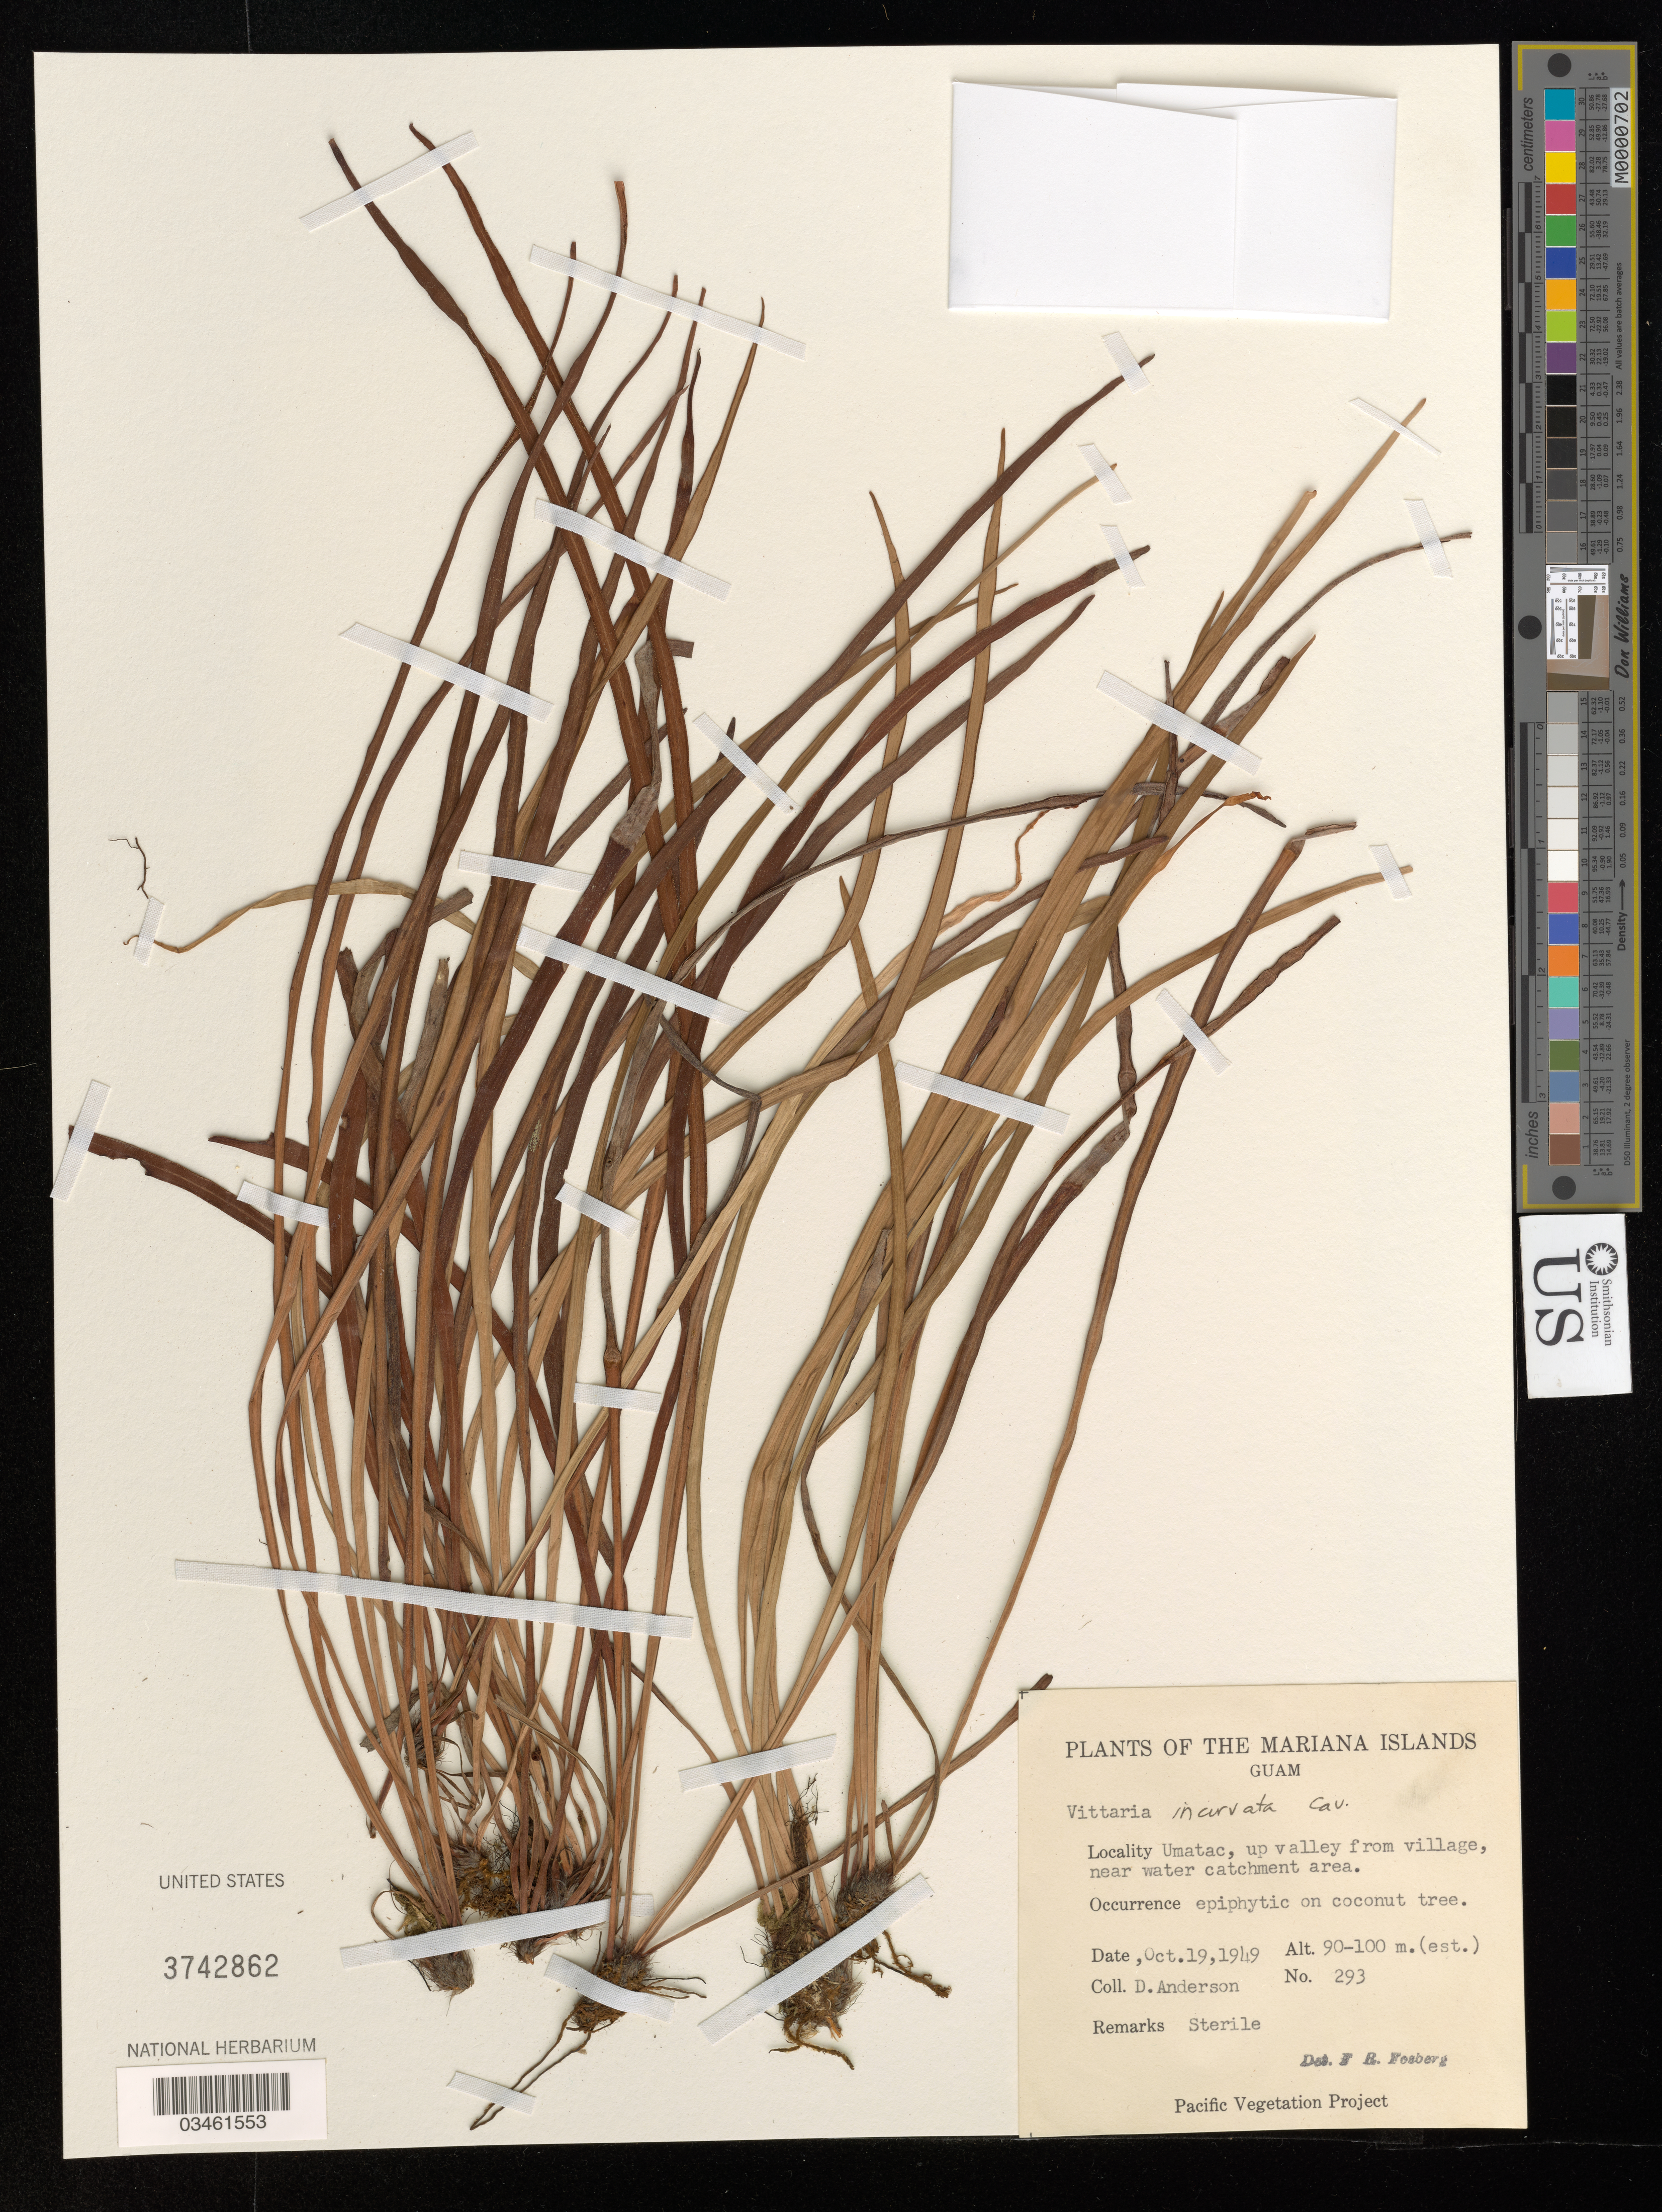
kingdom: Plantae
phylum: Tracheophyta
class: Polypodiopsida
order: Polypodiales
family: Pteridaceae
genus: Haplopteris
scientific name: Haplopteris ensiformis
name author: (Sw.) E.H. Crane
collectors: D. Anderson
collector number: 293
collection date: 1949-10-19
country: Guam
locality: The Mariana Islands. Umatac, up valley from village, near water catchment area.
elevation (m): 90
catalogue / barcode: US 3742862